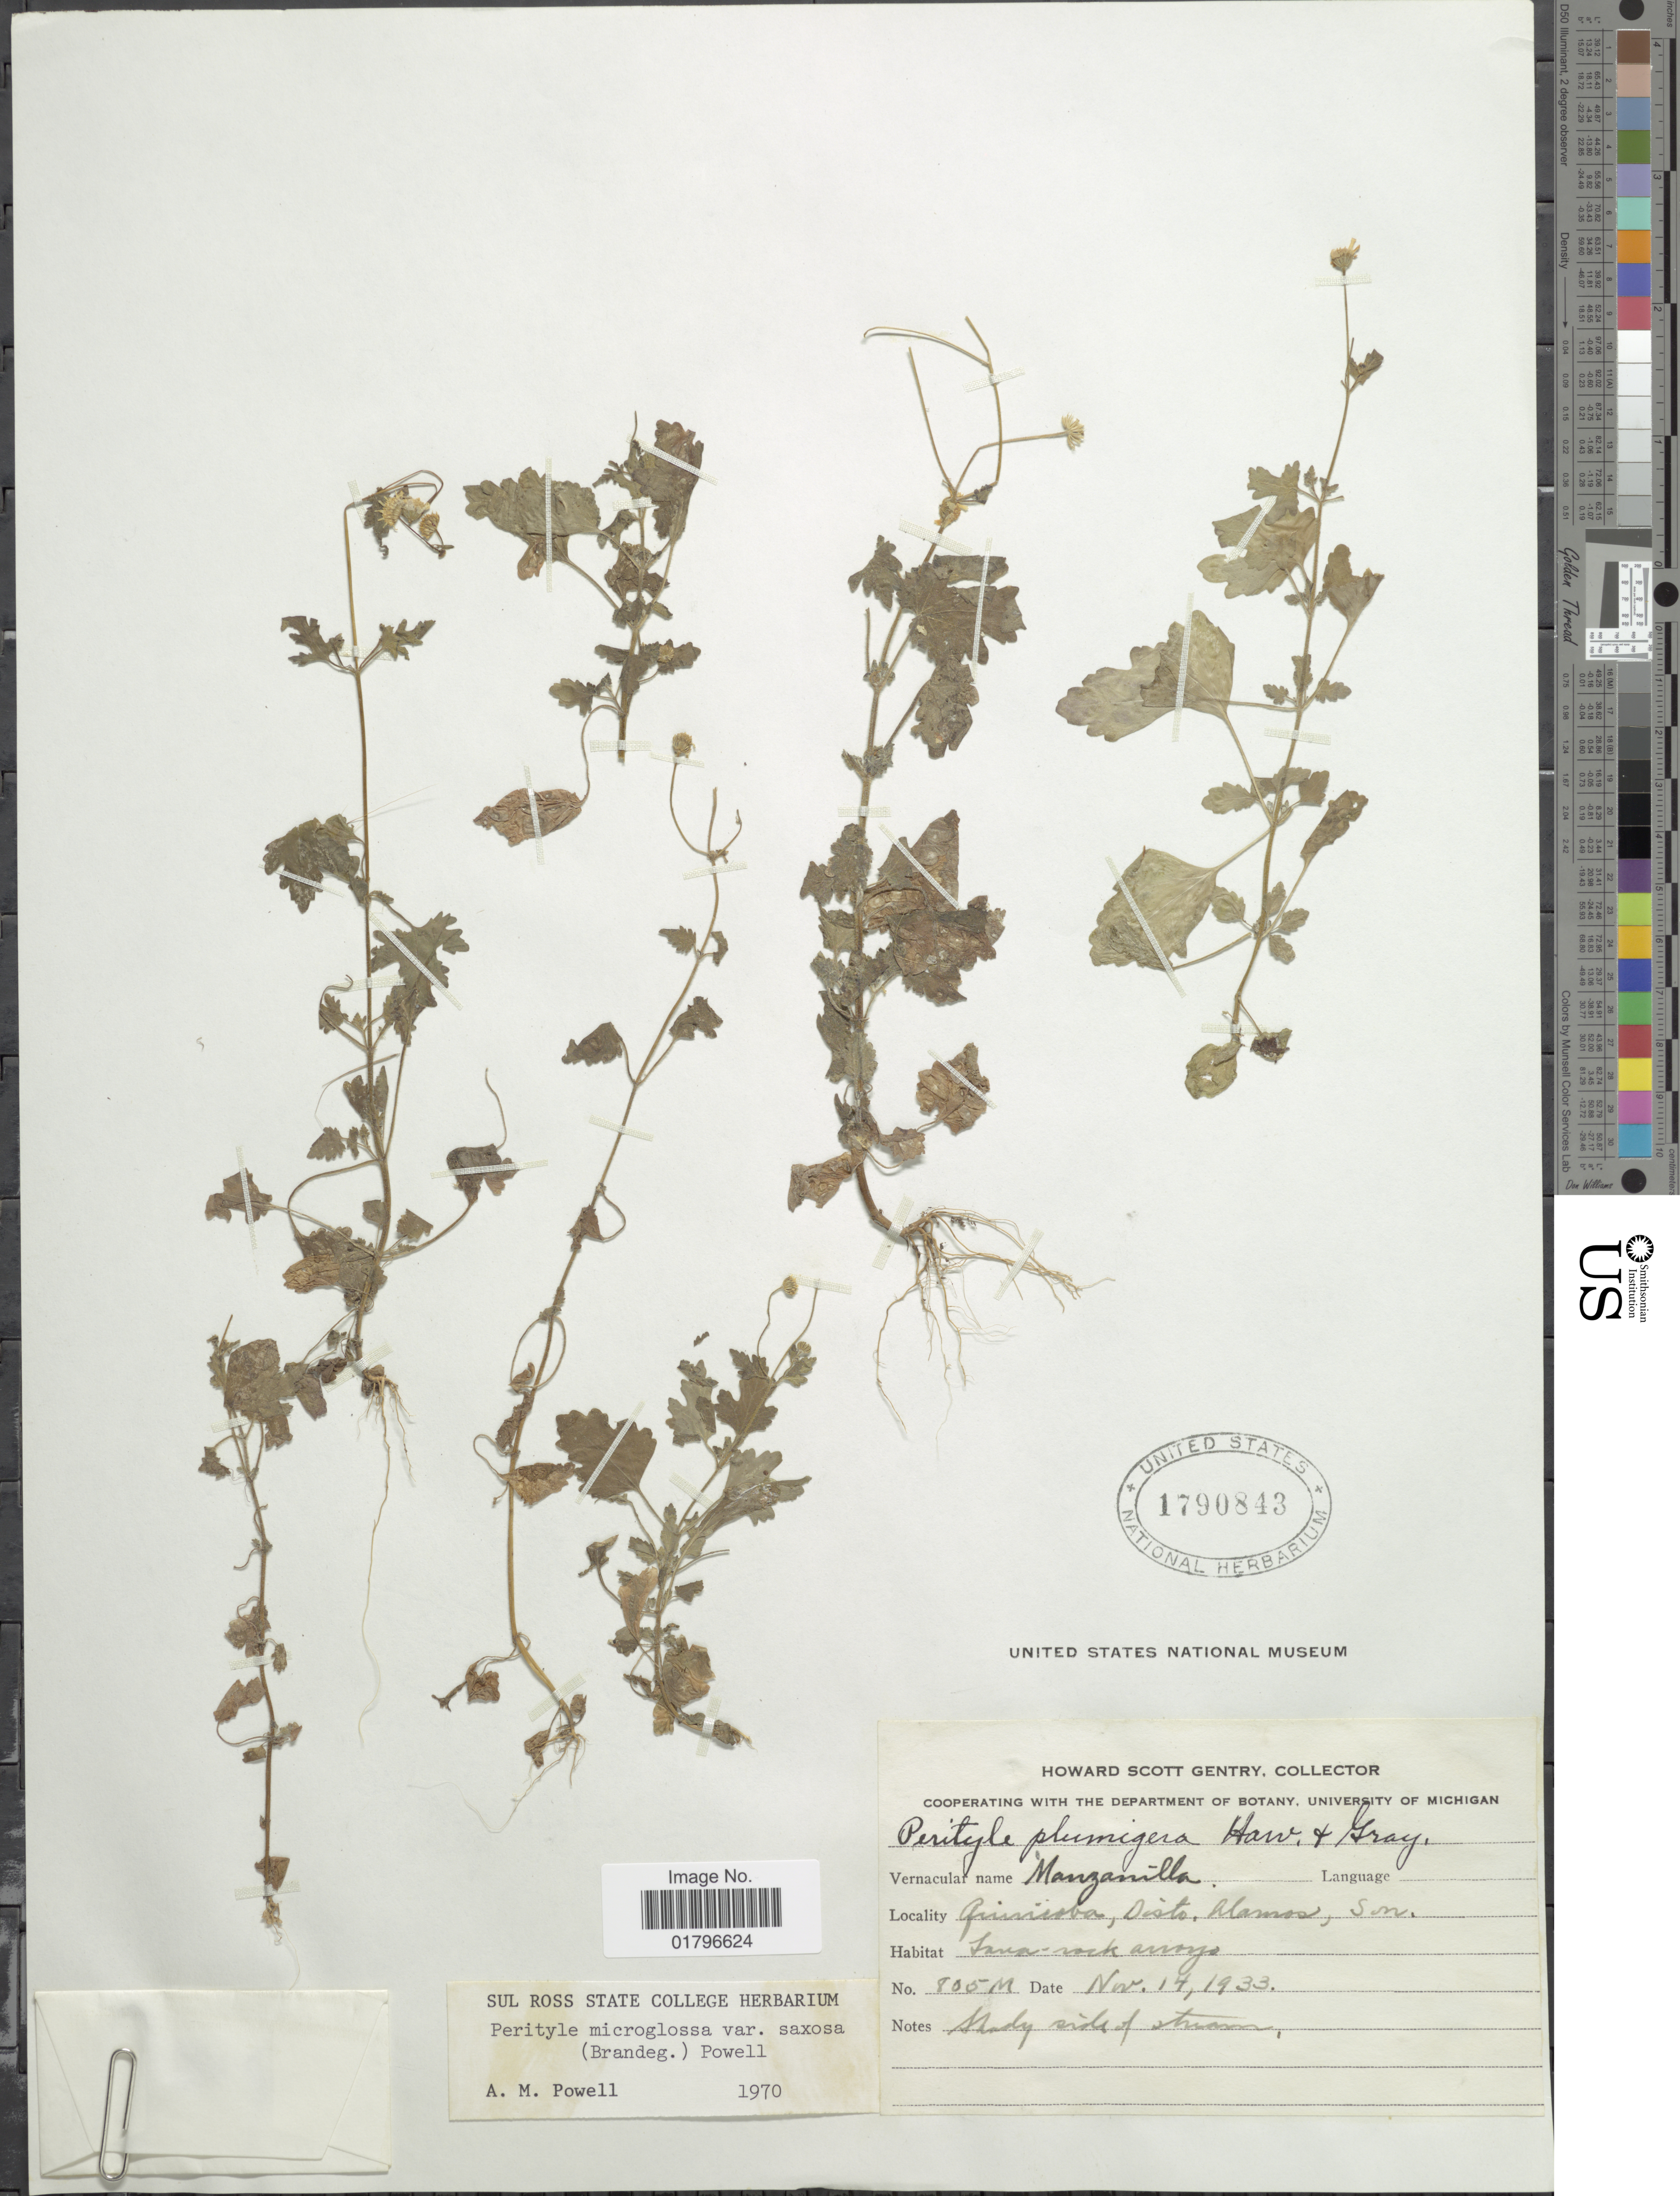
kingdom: Plantae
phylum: Tracheophyta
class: Magnoliopsida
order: Asterales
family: Asteraceae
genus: Perityle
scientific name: Perityle microglossa var. saxosa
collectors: H. S. Gentry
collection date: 1933-11-14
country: Mexico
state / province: Sonora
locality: Quisiboba, Disto. Alamos. Son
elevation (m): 805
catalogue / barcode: US 1790843